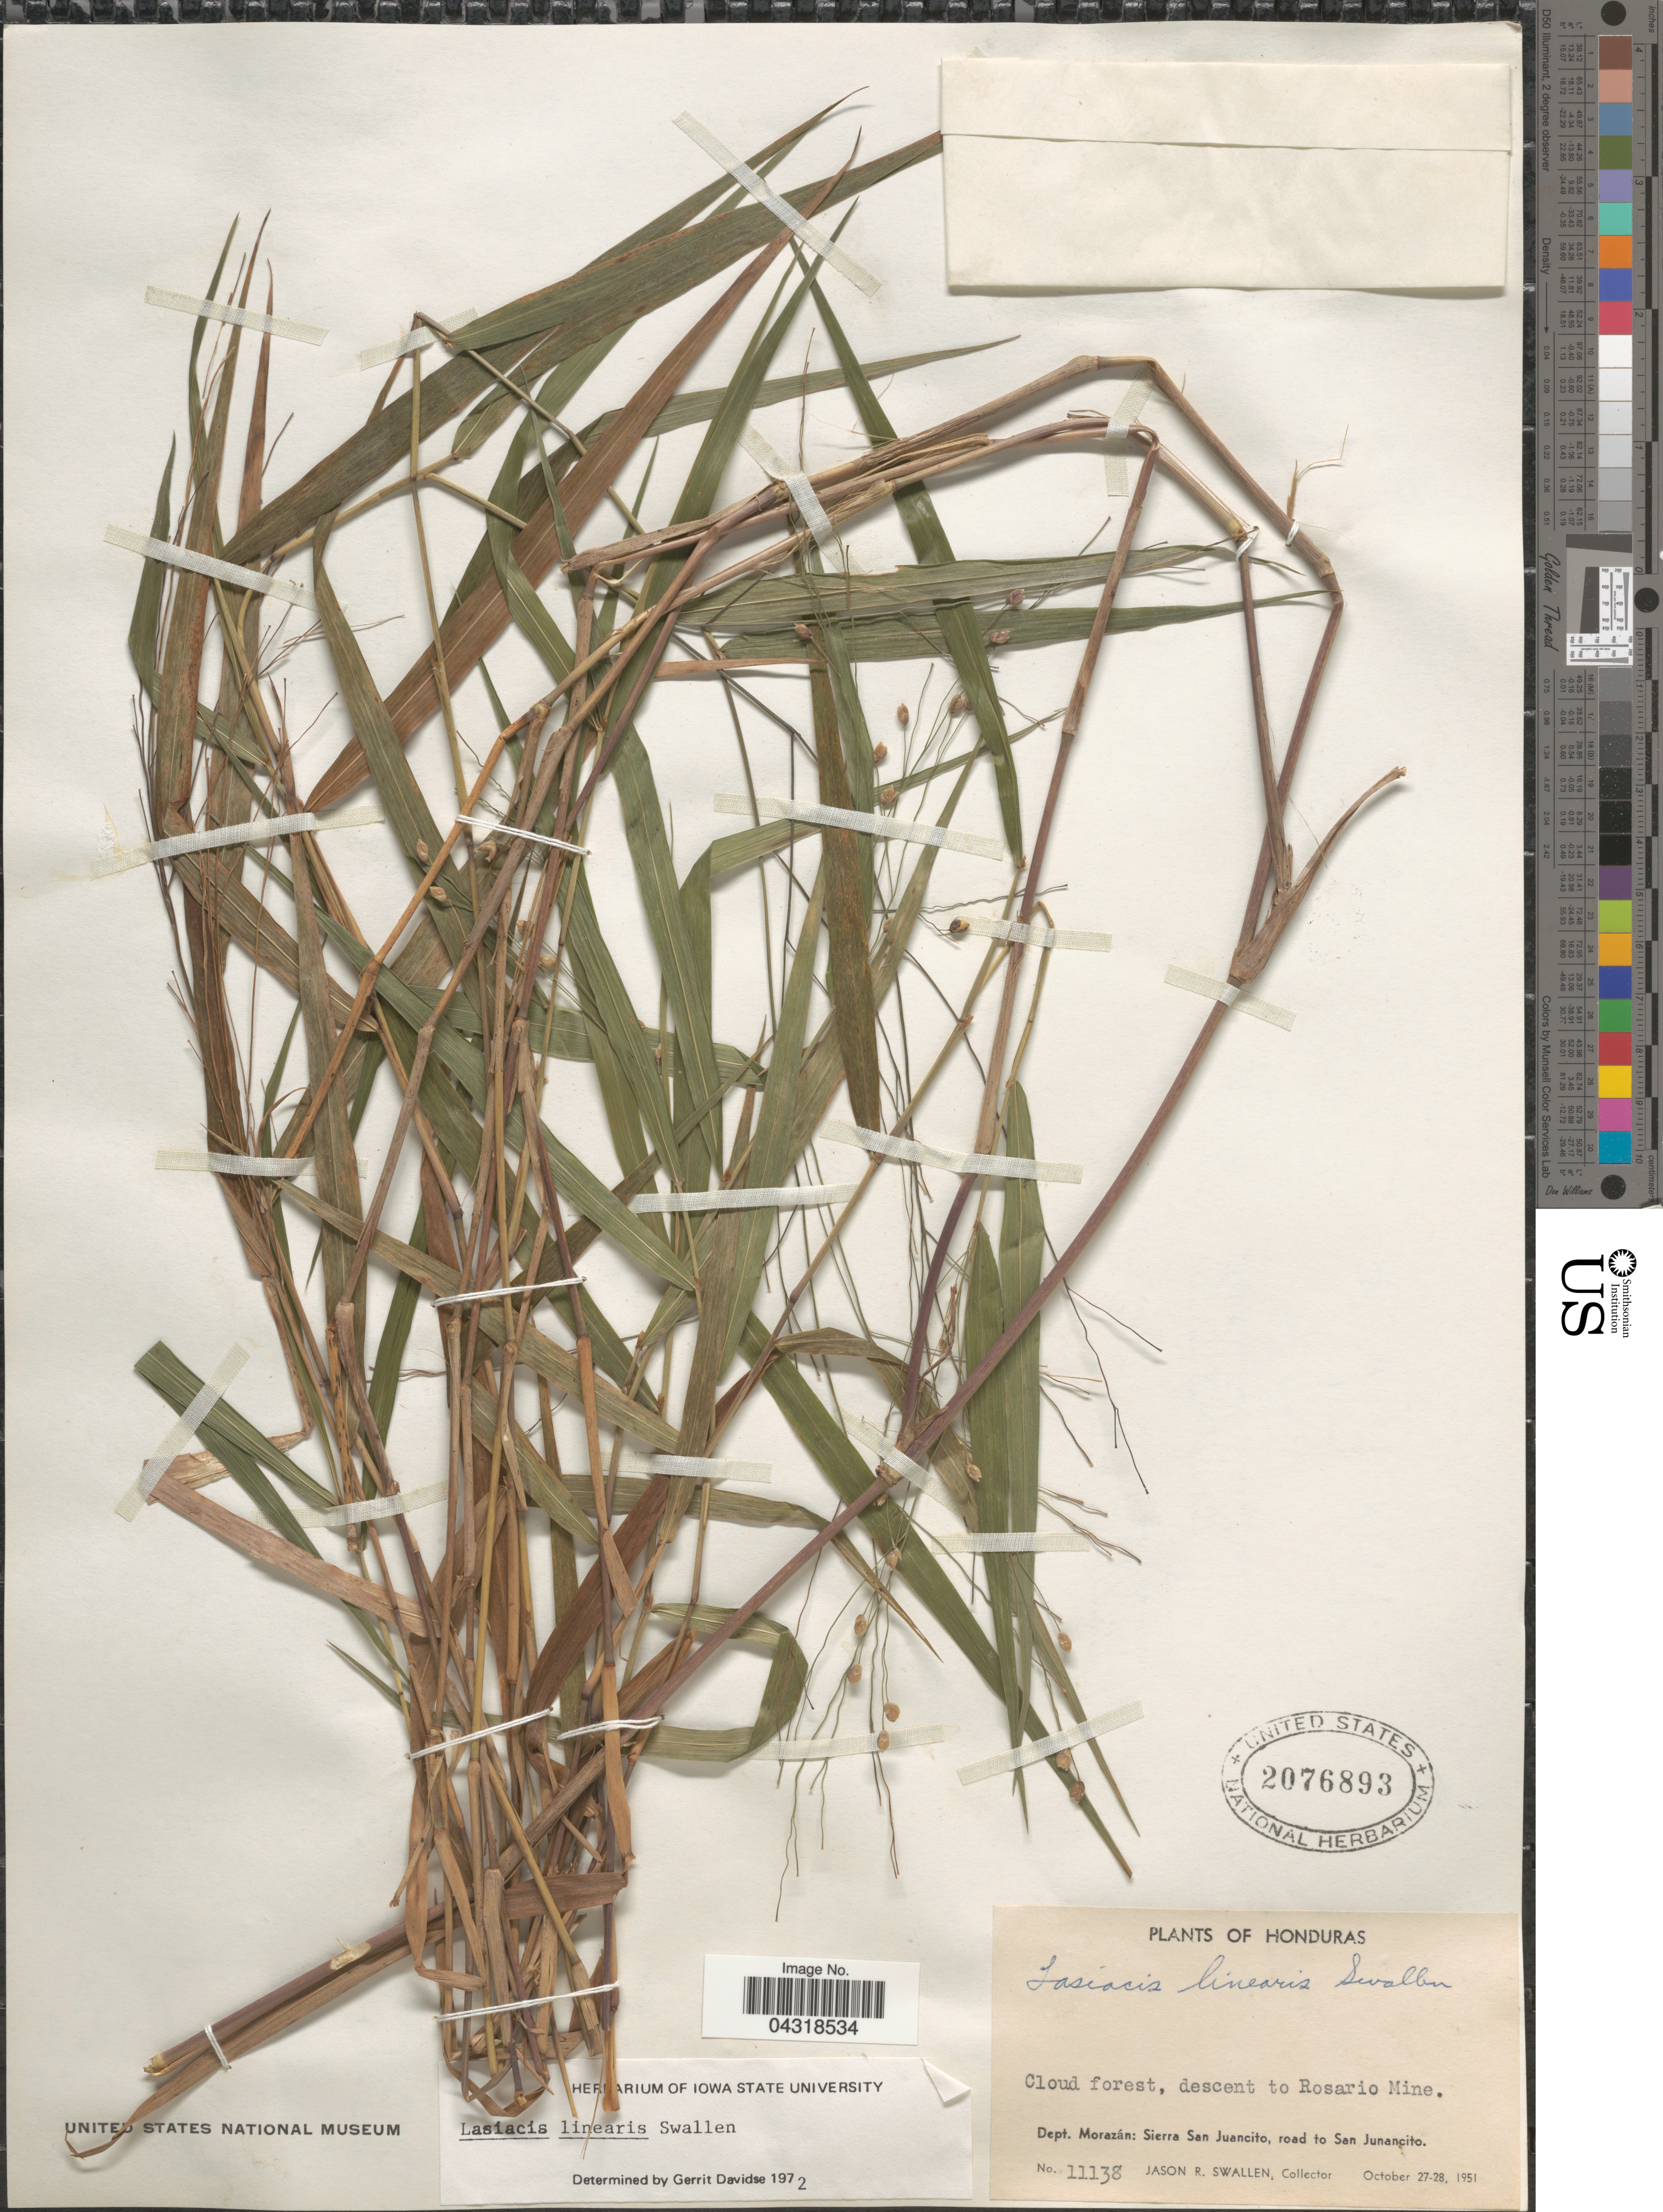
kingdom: Plantae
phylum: Tracheophyta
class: Liliopsida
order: Poales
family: Poaceae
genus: Lasiacis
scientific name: Lasiacis linearis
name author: Swallen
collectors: J. R. Swallen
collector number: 11138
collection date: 1951-10-27/1951-10-28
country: Honduras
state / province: Fco. Morazán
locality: Cloud forest, descent to Rosario Mine. Dept. Morazán: Sierra San Juancito, road to San Junancito.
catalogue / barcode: US 2076893